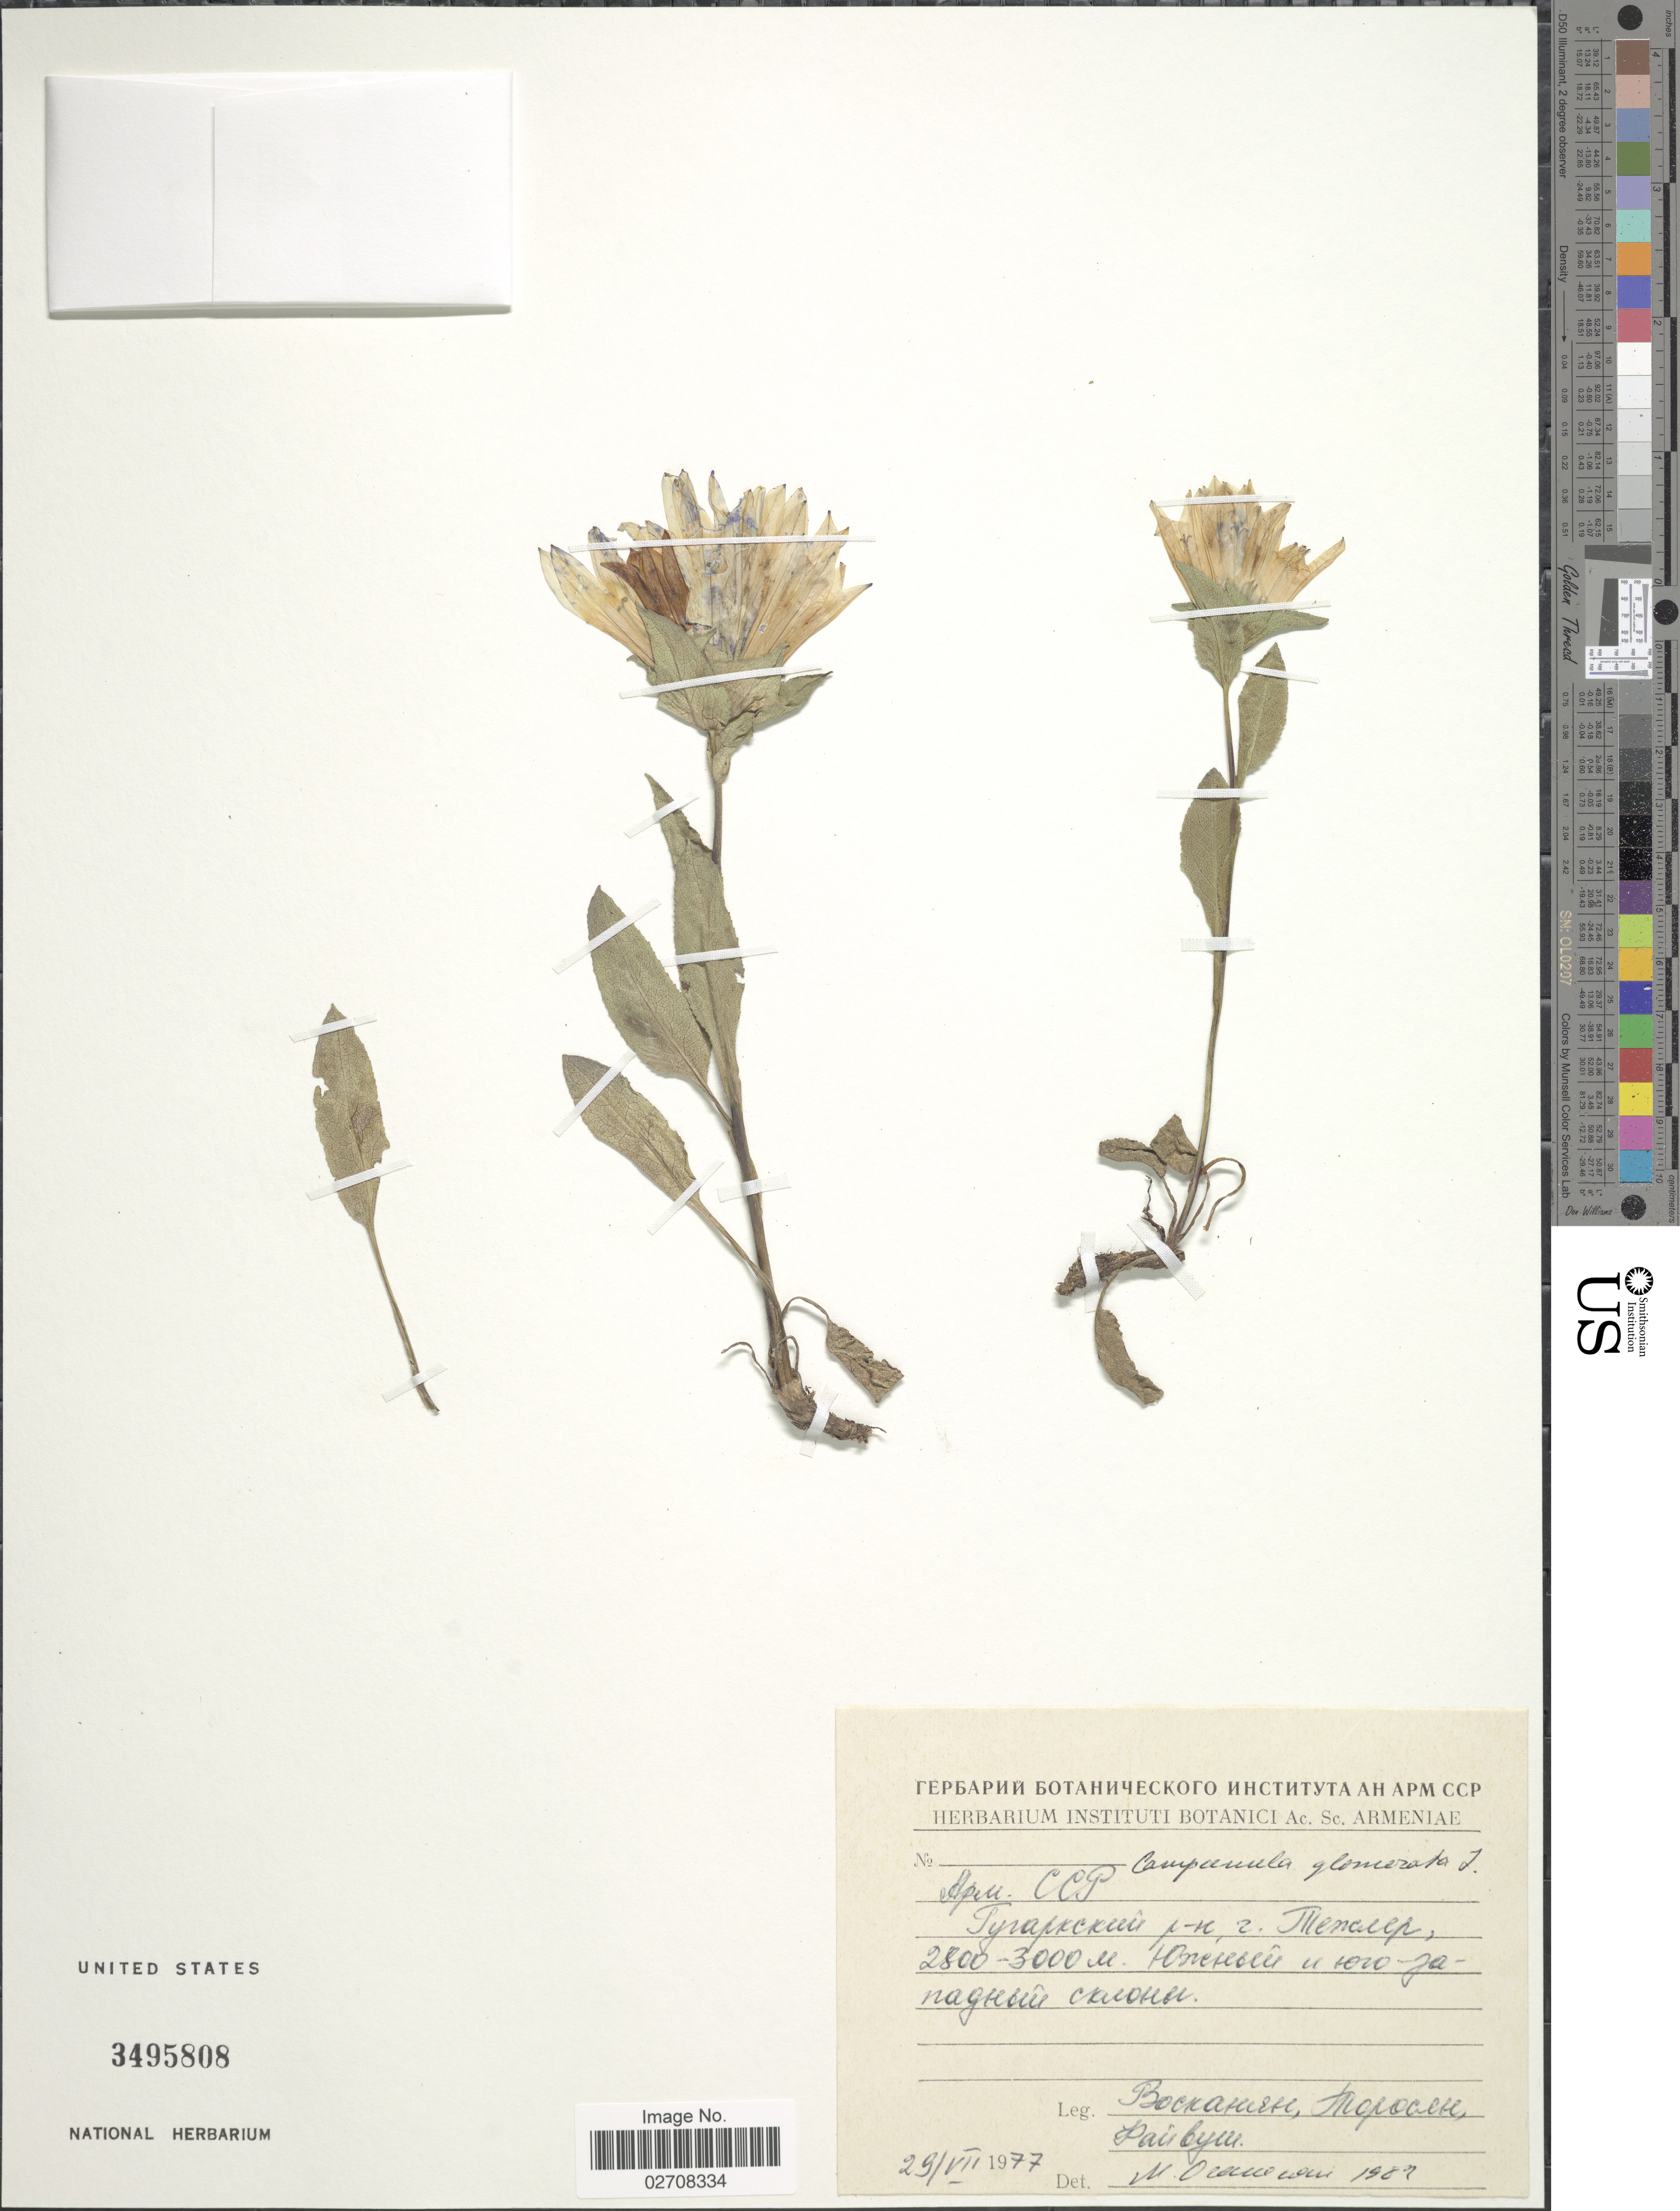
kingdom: Plantae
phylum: Tracheophyta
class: Magnoliopsida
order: Asterales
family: Campanulaceae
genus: Campanula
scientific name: Campanula glomerata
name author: L.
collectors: Collector illegible, Collector illegible & Collector illegible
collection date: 1977-07-29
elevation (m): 2800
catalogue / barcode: US 3495808